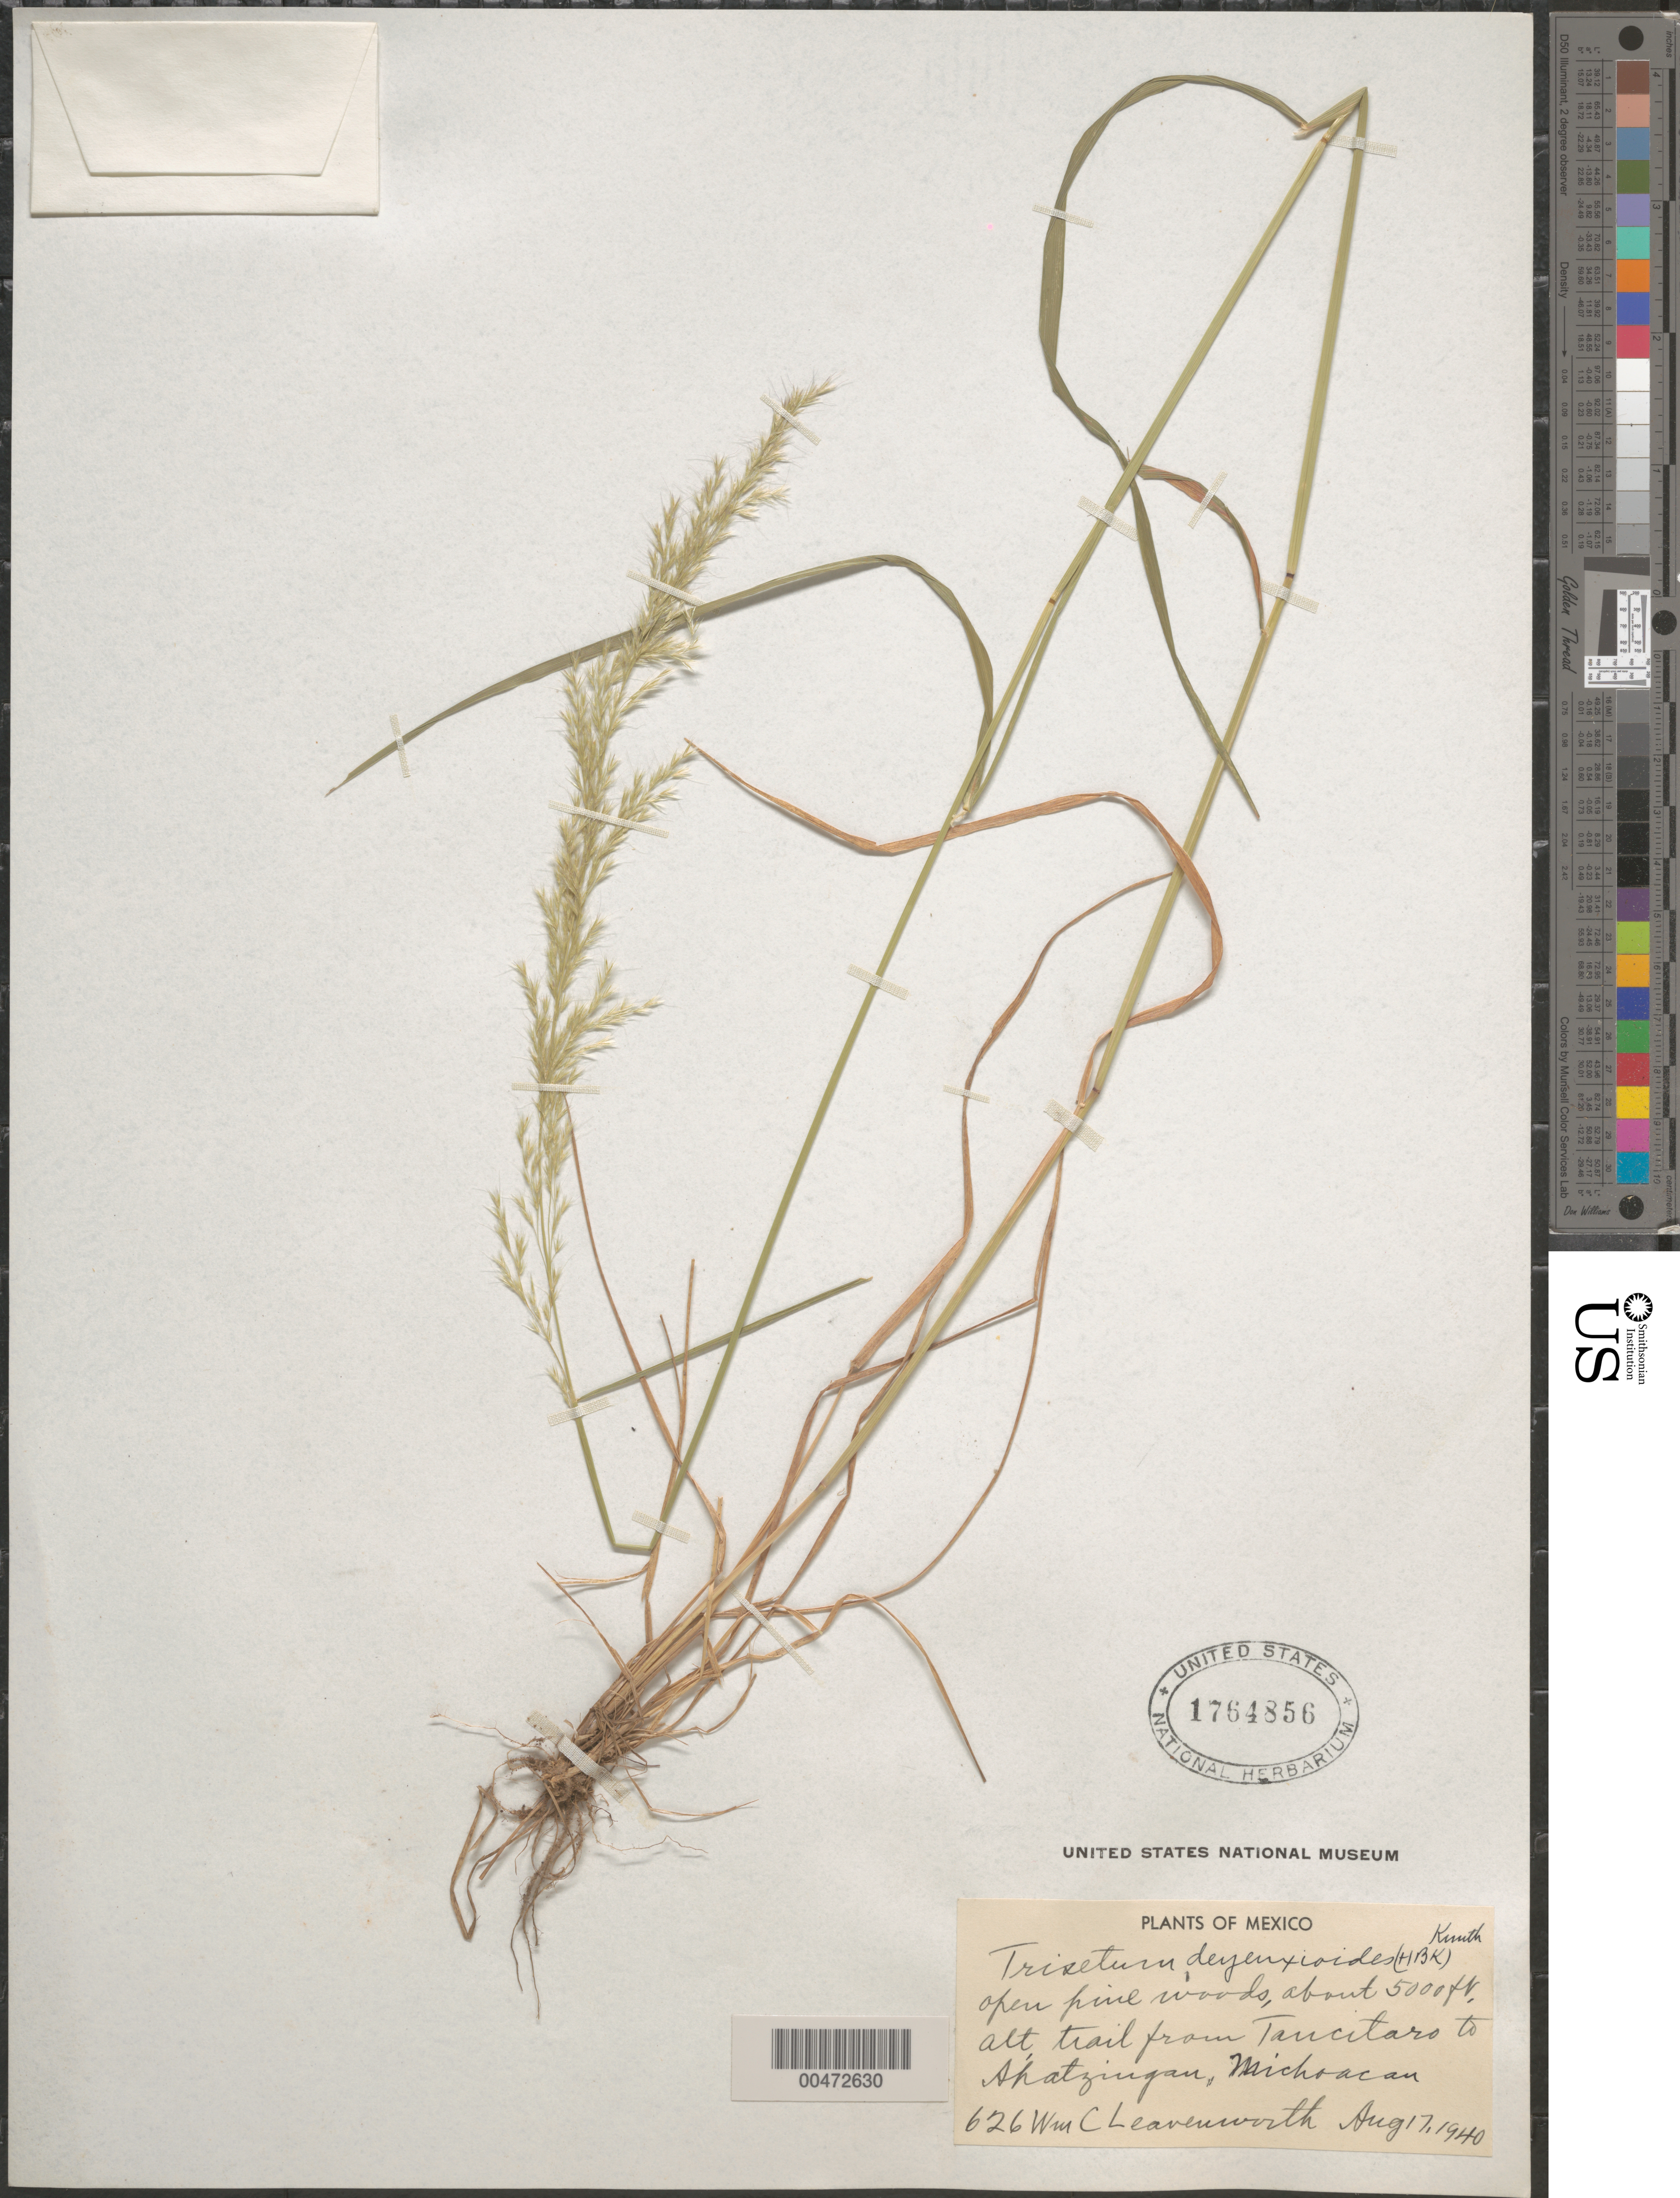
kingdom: Plantae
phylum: Tracheophyta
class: Liliopsida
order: Poales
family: Poaceae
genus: Trisetum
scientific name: Trisetum deyeuxioides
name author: (Kunth) Kunth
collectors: W. C. Leavenworth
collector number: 626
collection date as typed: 17 Aug 1940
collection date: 1940-08-17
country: Mexico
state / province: Michoacán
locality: Trail from Tancitaro to Apatzingan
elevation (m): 1524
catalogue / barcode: US 1764856